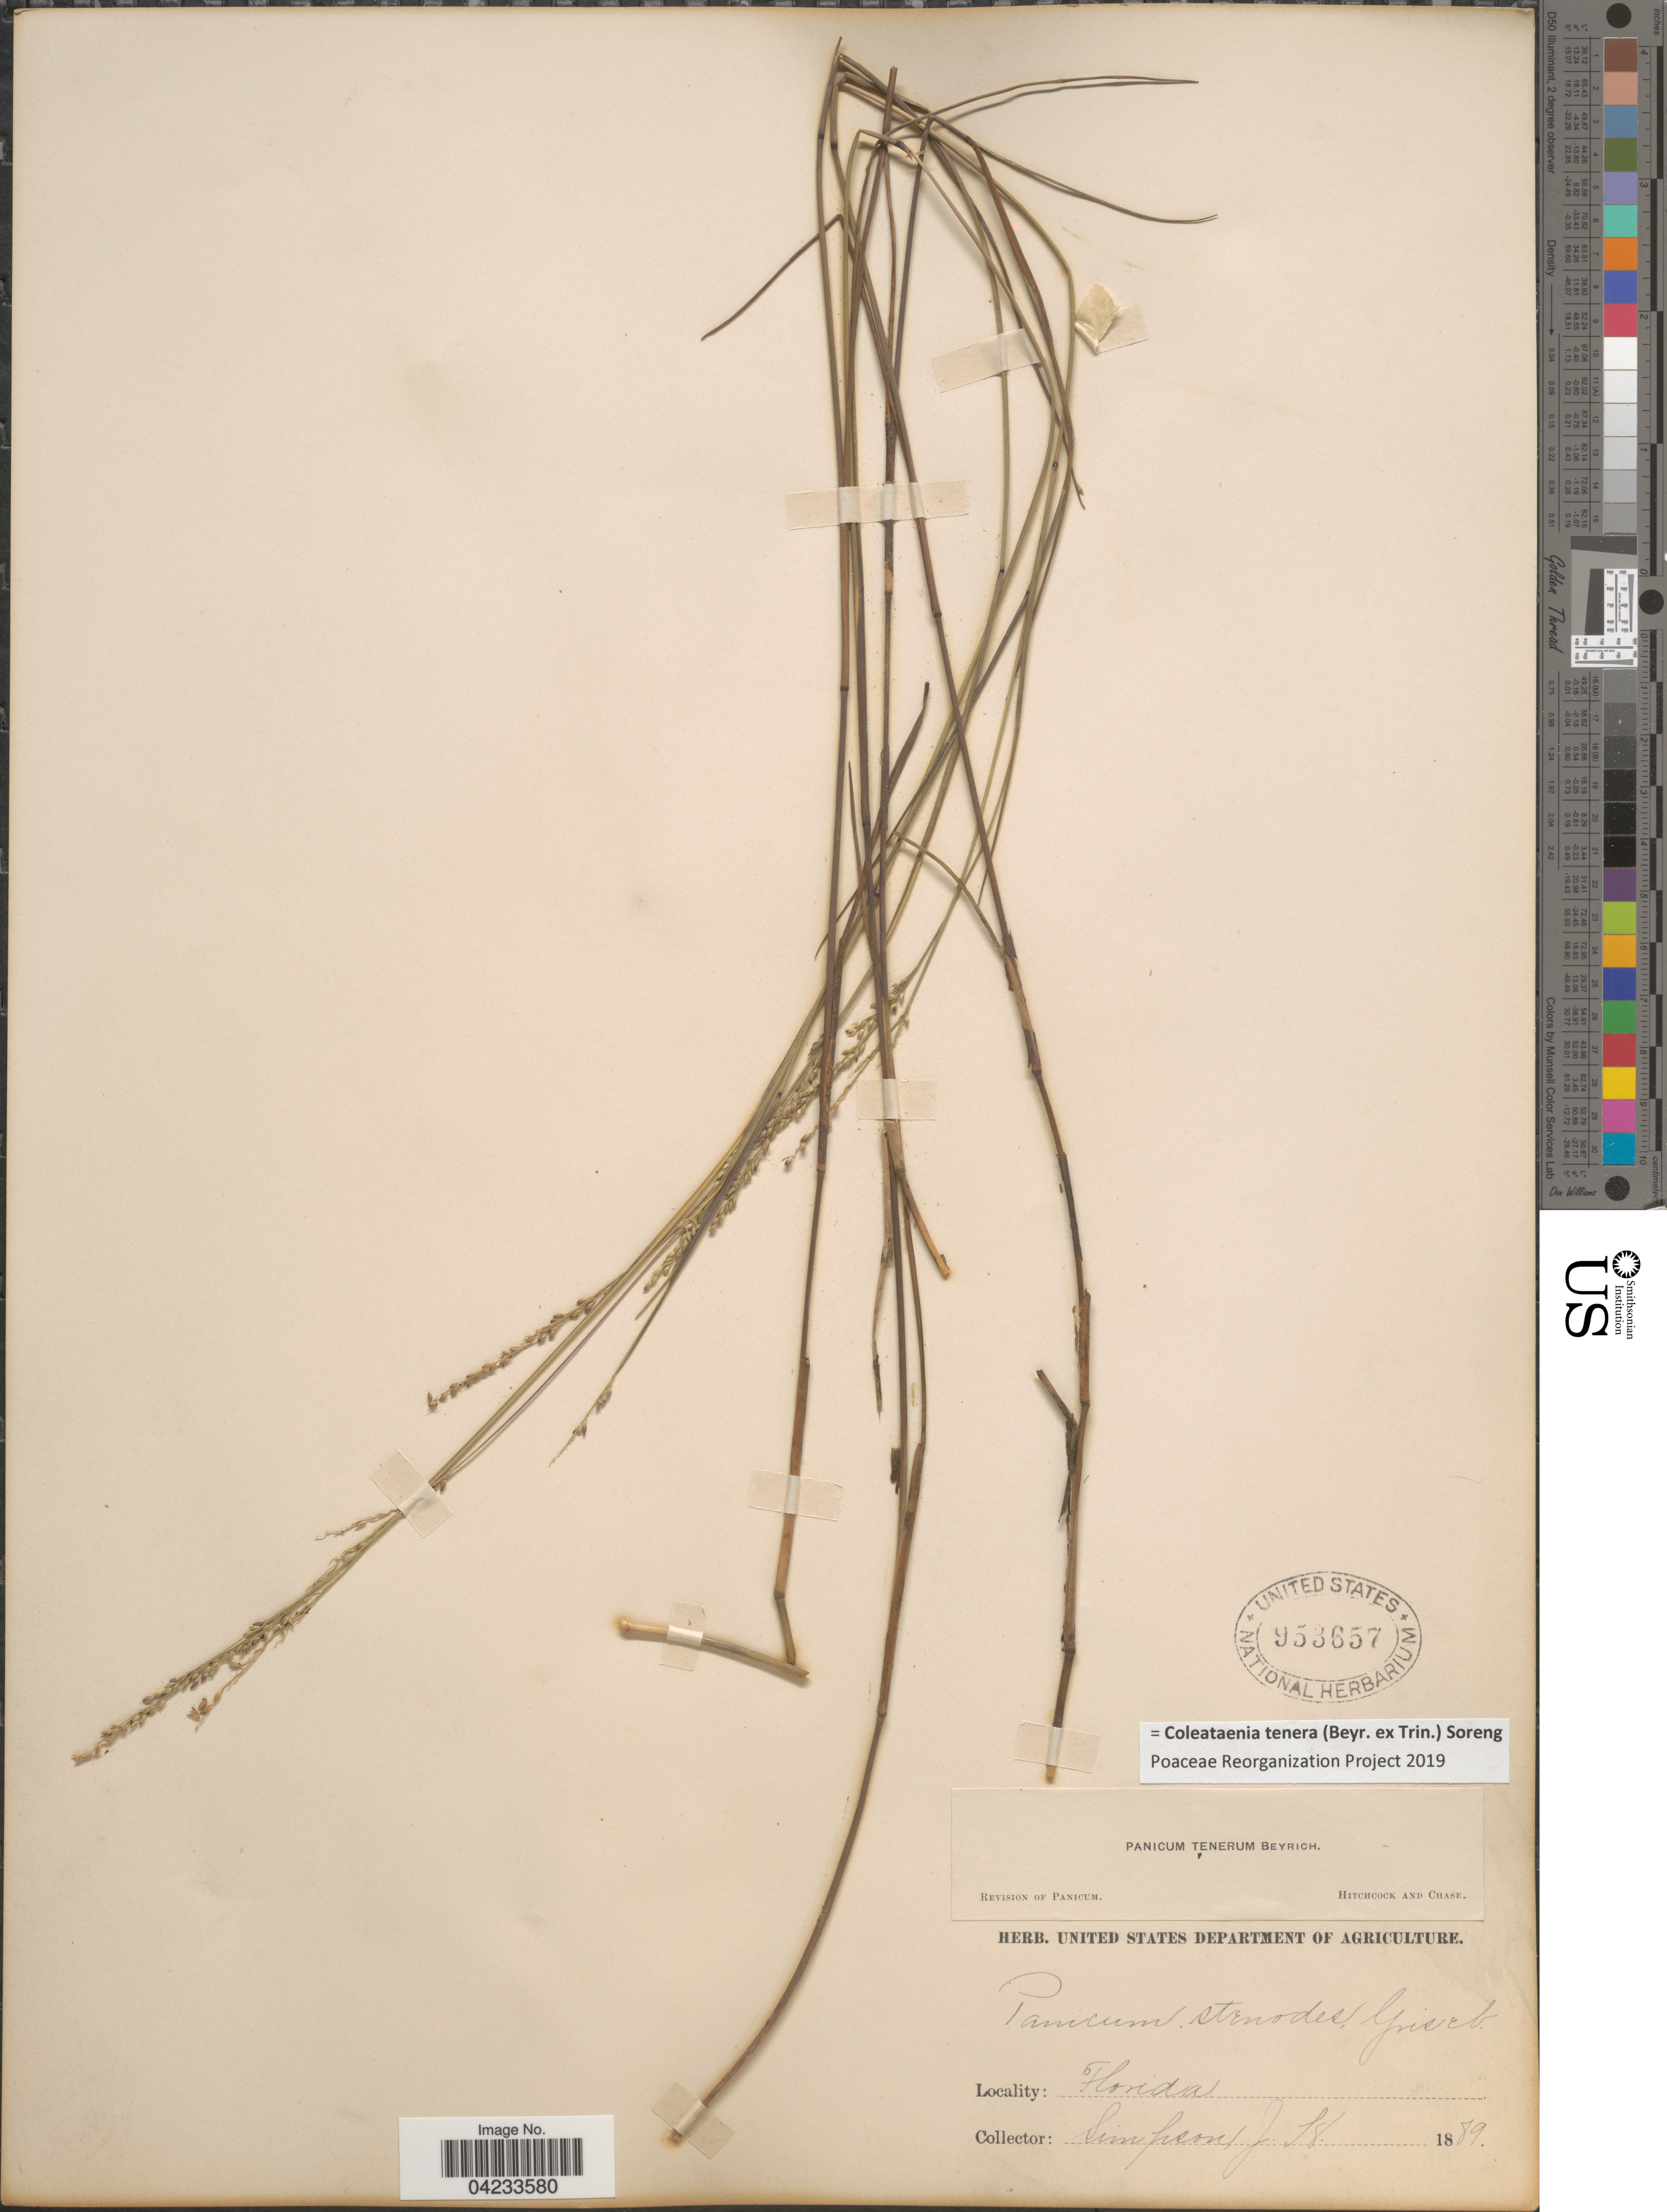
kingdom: Plantae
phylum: Tracheophyta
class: Liliopsida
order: Poales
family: Poaceae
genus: Coleataenia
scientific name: Coleataenia tenera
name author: (Beyr. ex Trin.) Soreng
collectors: J. H. Simpson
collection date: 1889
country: United States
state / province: Florida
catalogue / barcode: US 953657